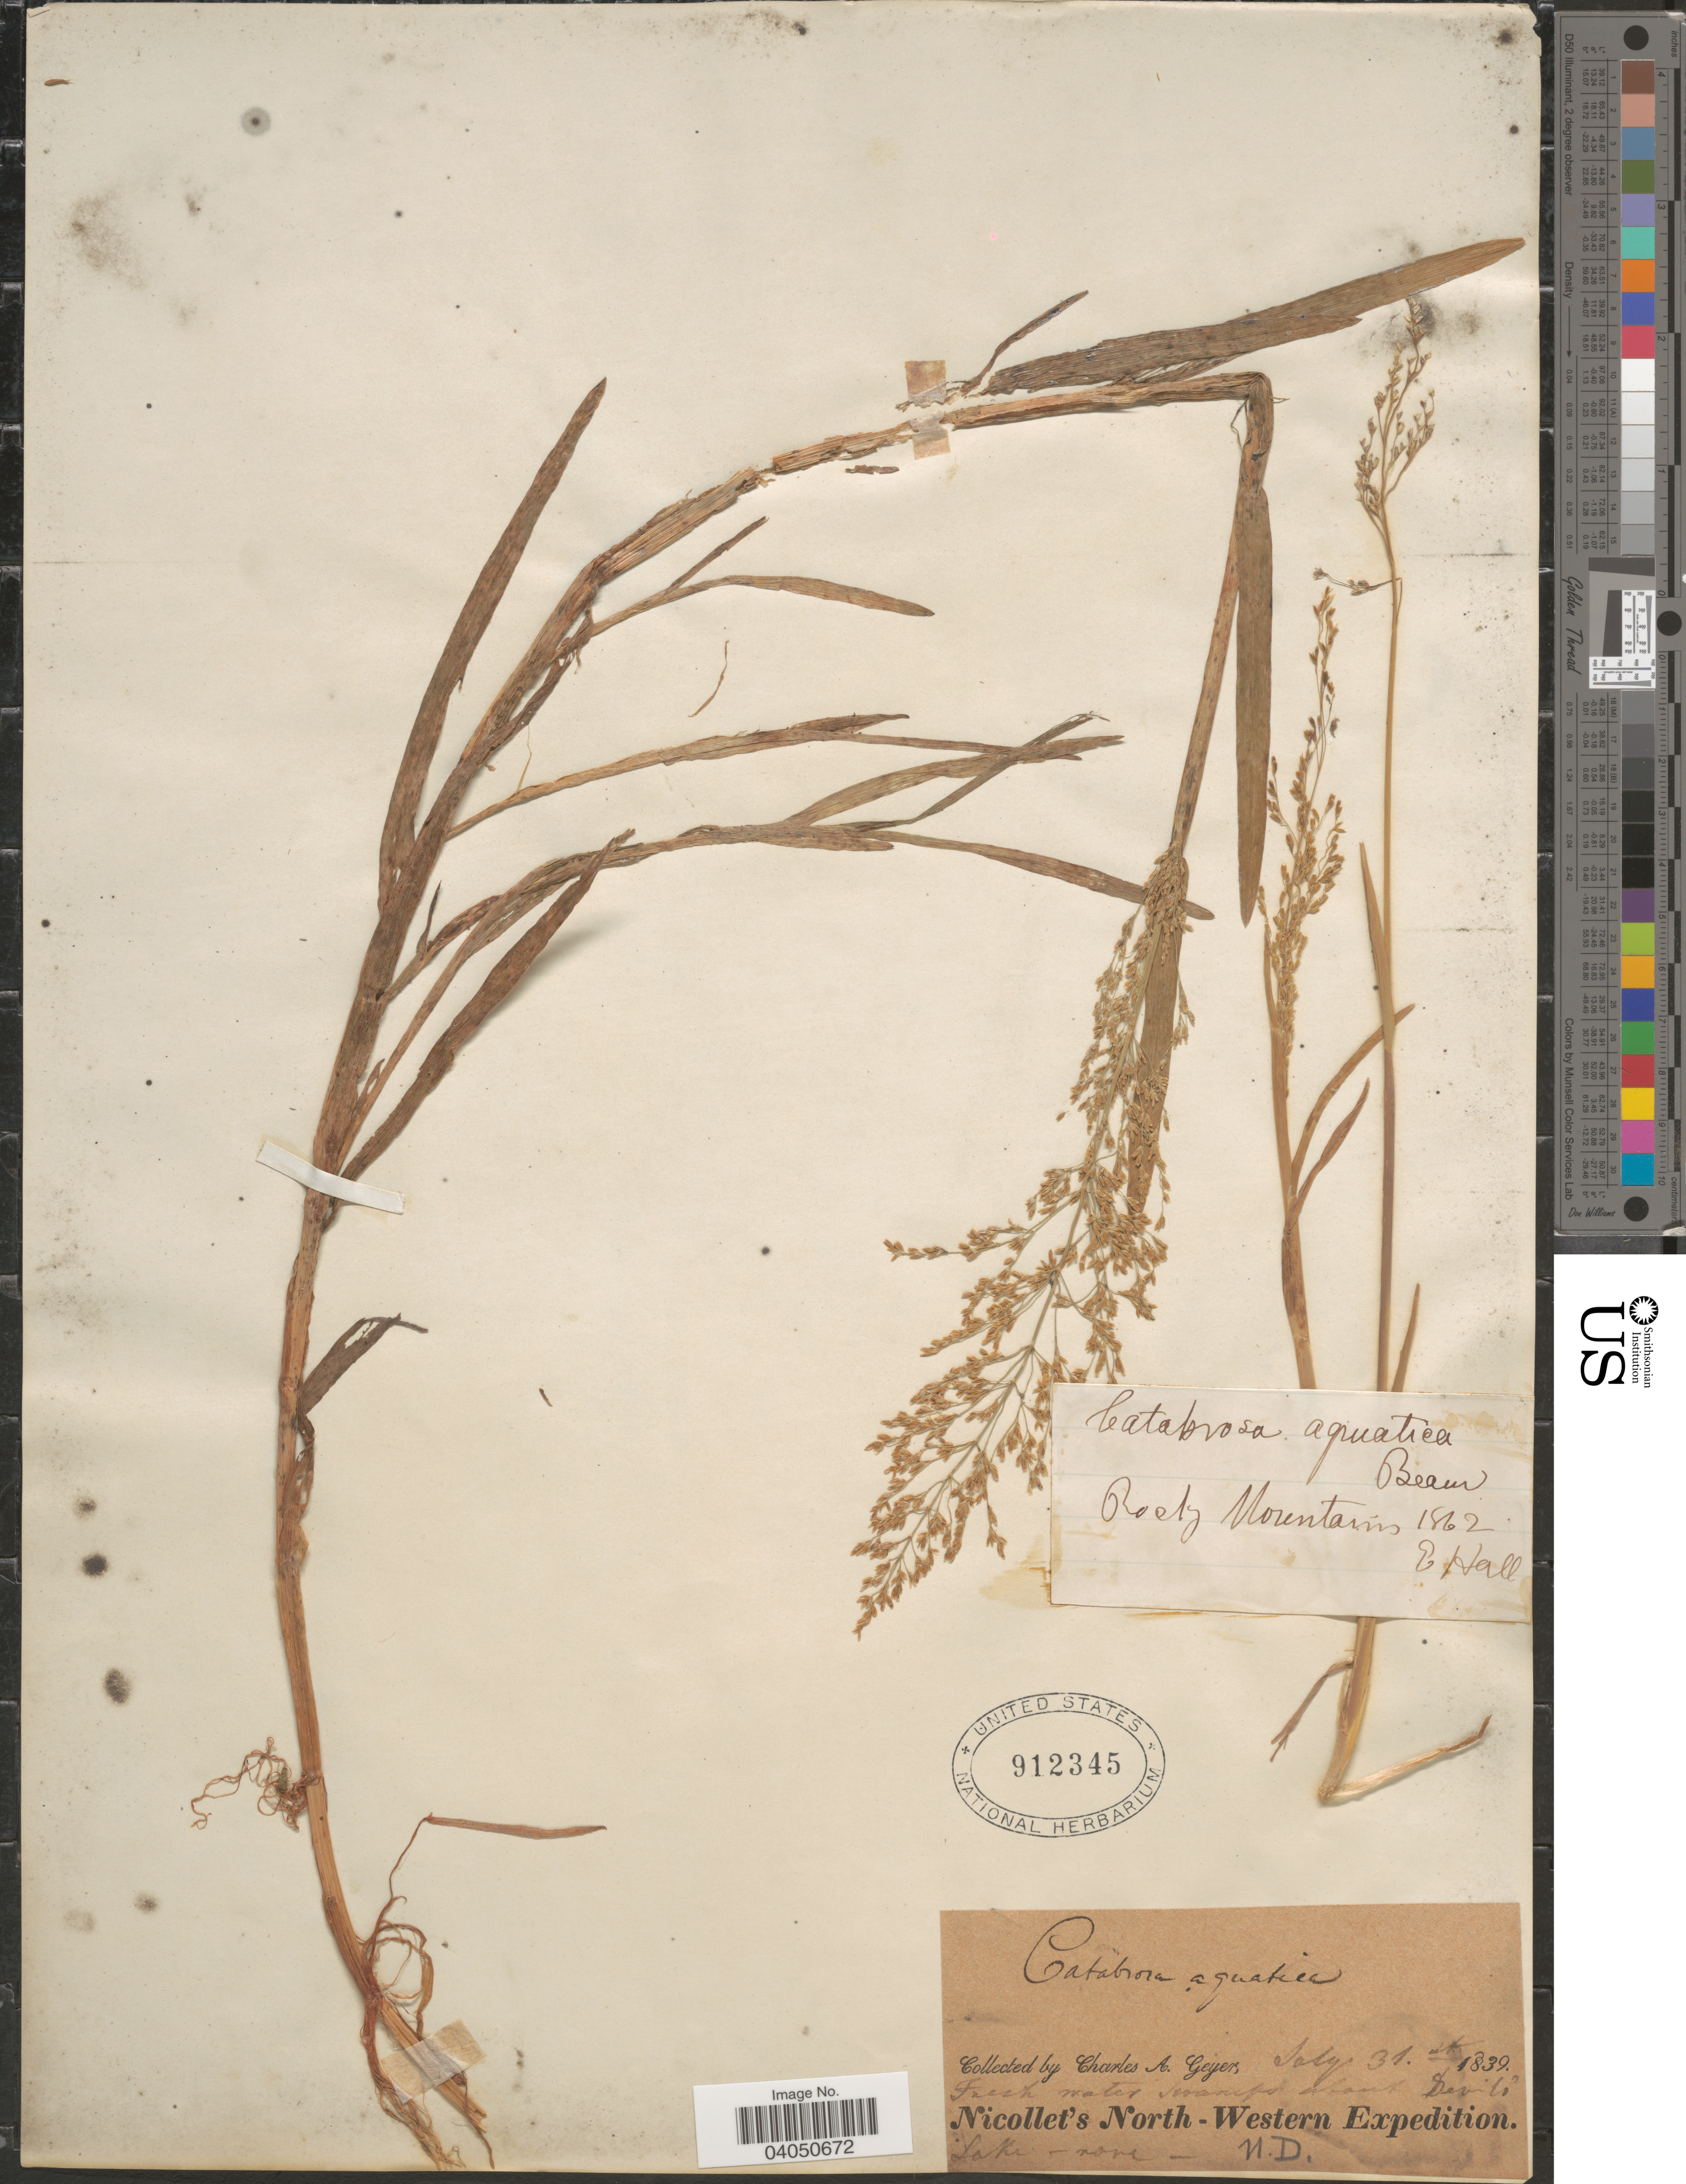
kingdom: Plantae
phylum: Tracheophyta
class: Liliopsida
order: Poales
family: Poaceae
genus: Catabrosa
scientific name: Catabrosa aquatica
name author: (L.) P. Beauv.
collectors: E. Hall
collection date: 1862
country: United States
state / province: Colorado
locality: Rocky Mountains.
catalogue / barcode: US 912345-2